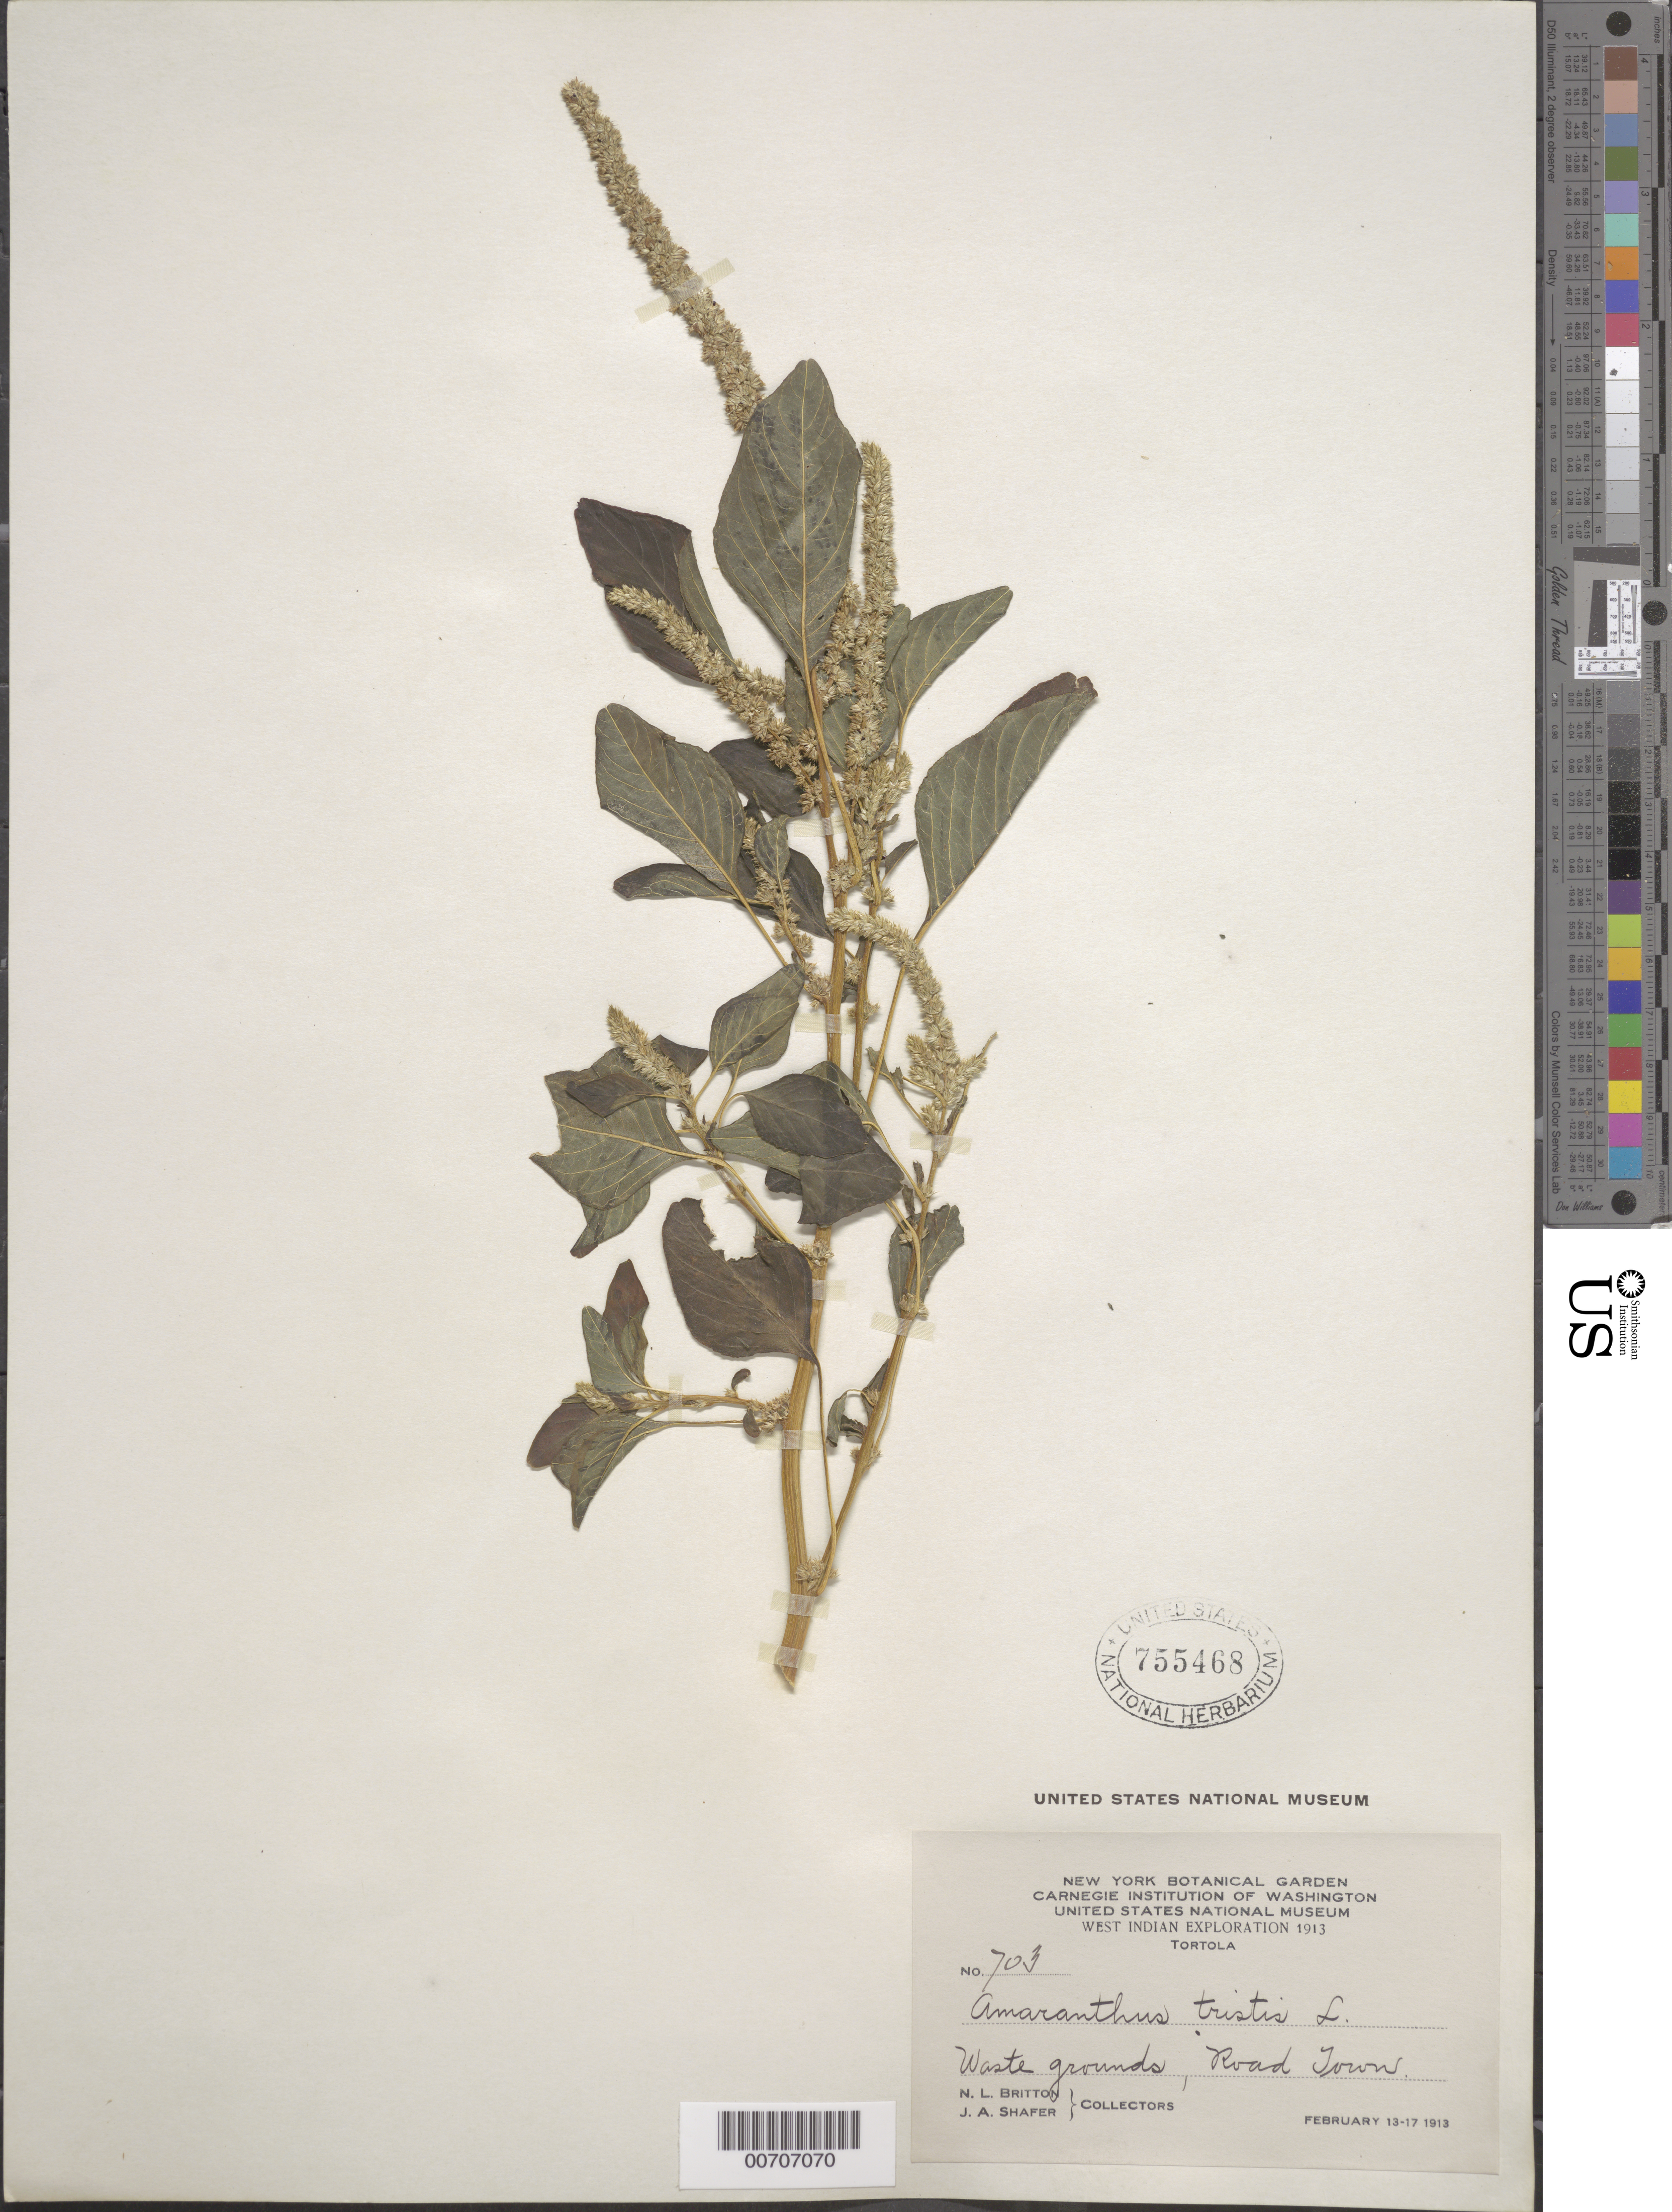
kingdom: Plantae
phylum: Tracheophyta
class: Magnoliopsida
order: Caryophyllales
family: Amaranthaceae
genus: Amaranthus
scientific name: Amaranthus tristis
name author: L.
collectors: N. Britton & J. A. Shafer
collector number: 703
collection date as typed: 13 Feb 1913 to 17 Feb 1913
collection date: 1913-02-13/1913-02-17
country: British Virgin Islands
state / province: Tortola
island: Tortola Island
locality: Road Town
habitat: Waste ground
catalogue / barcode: US 755468